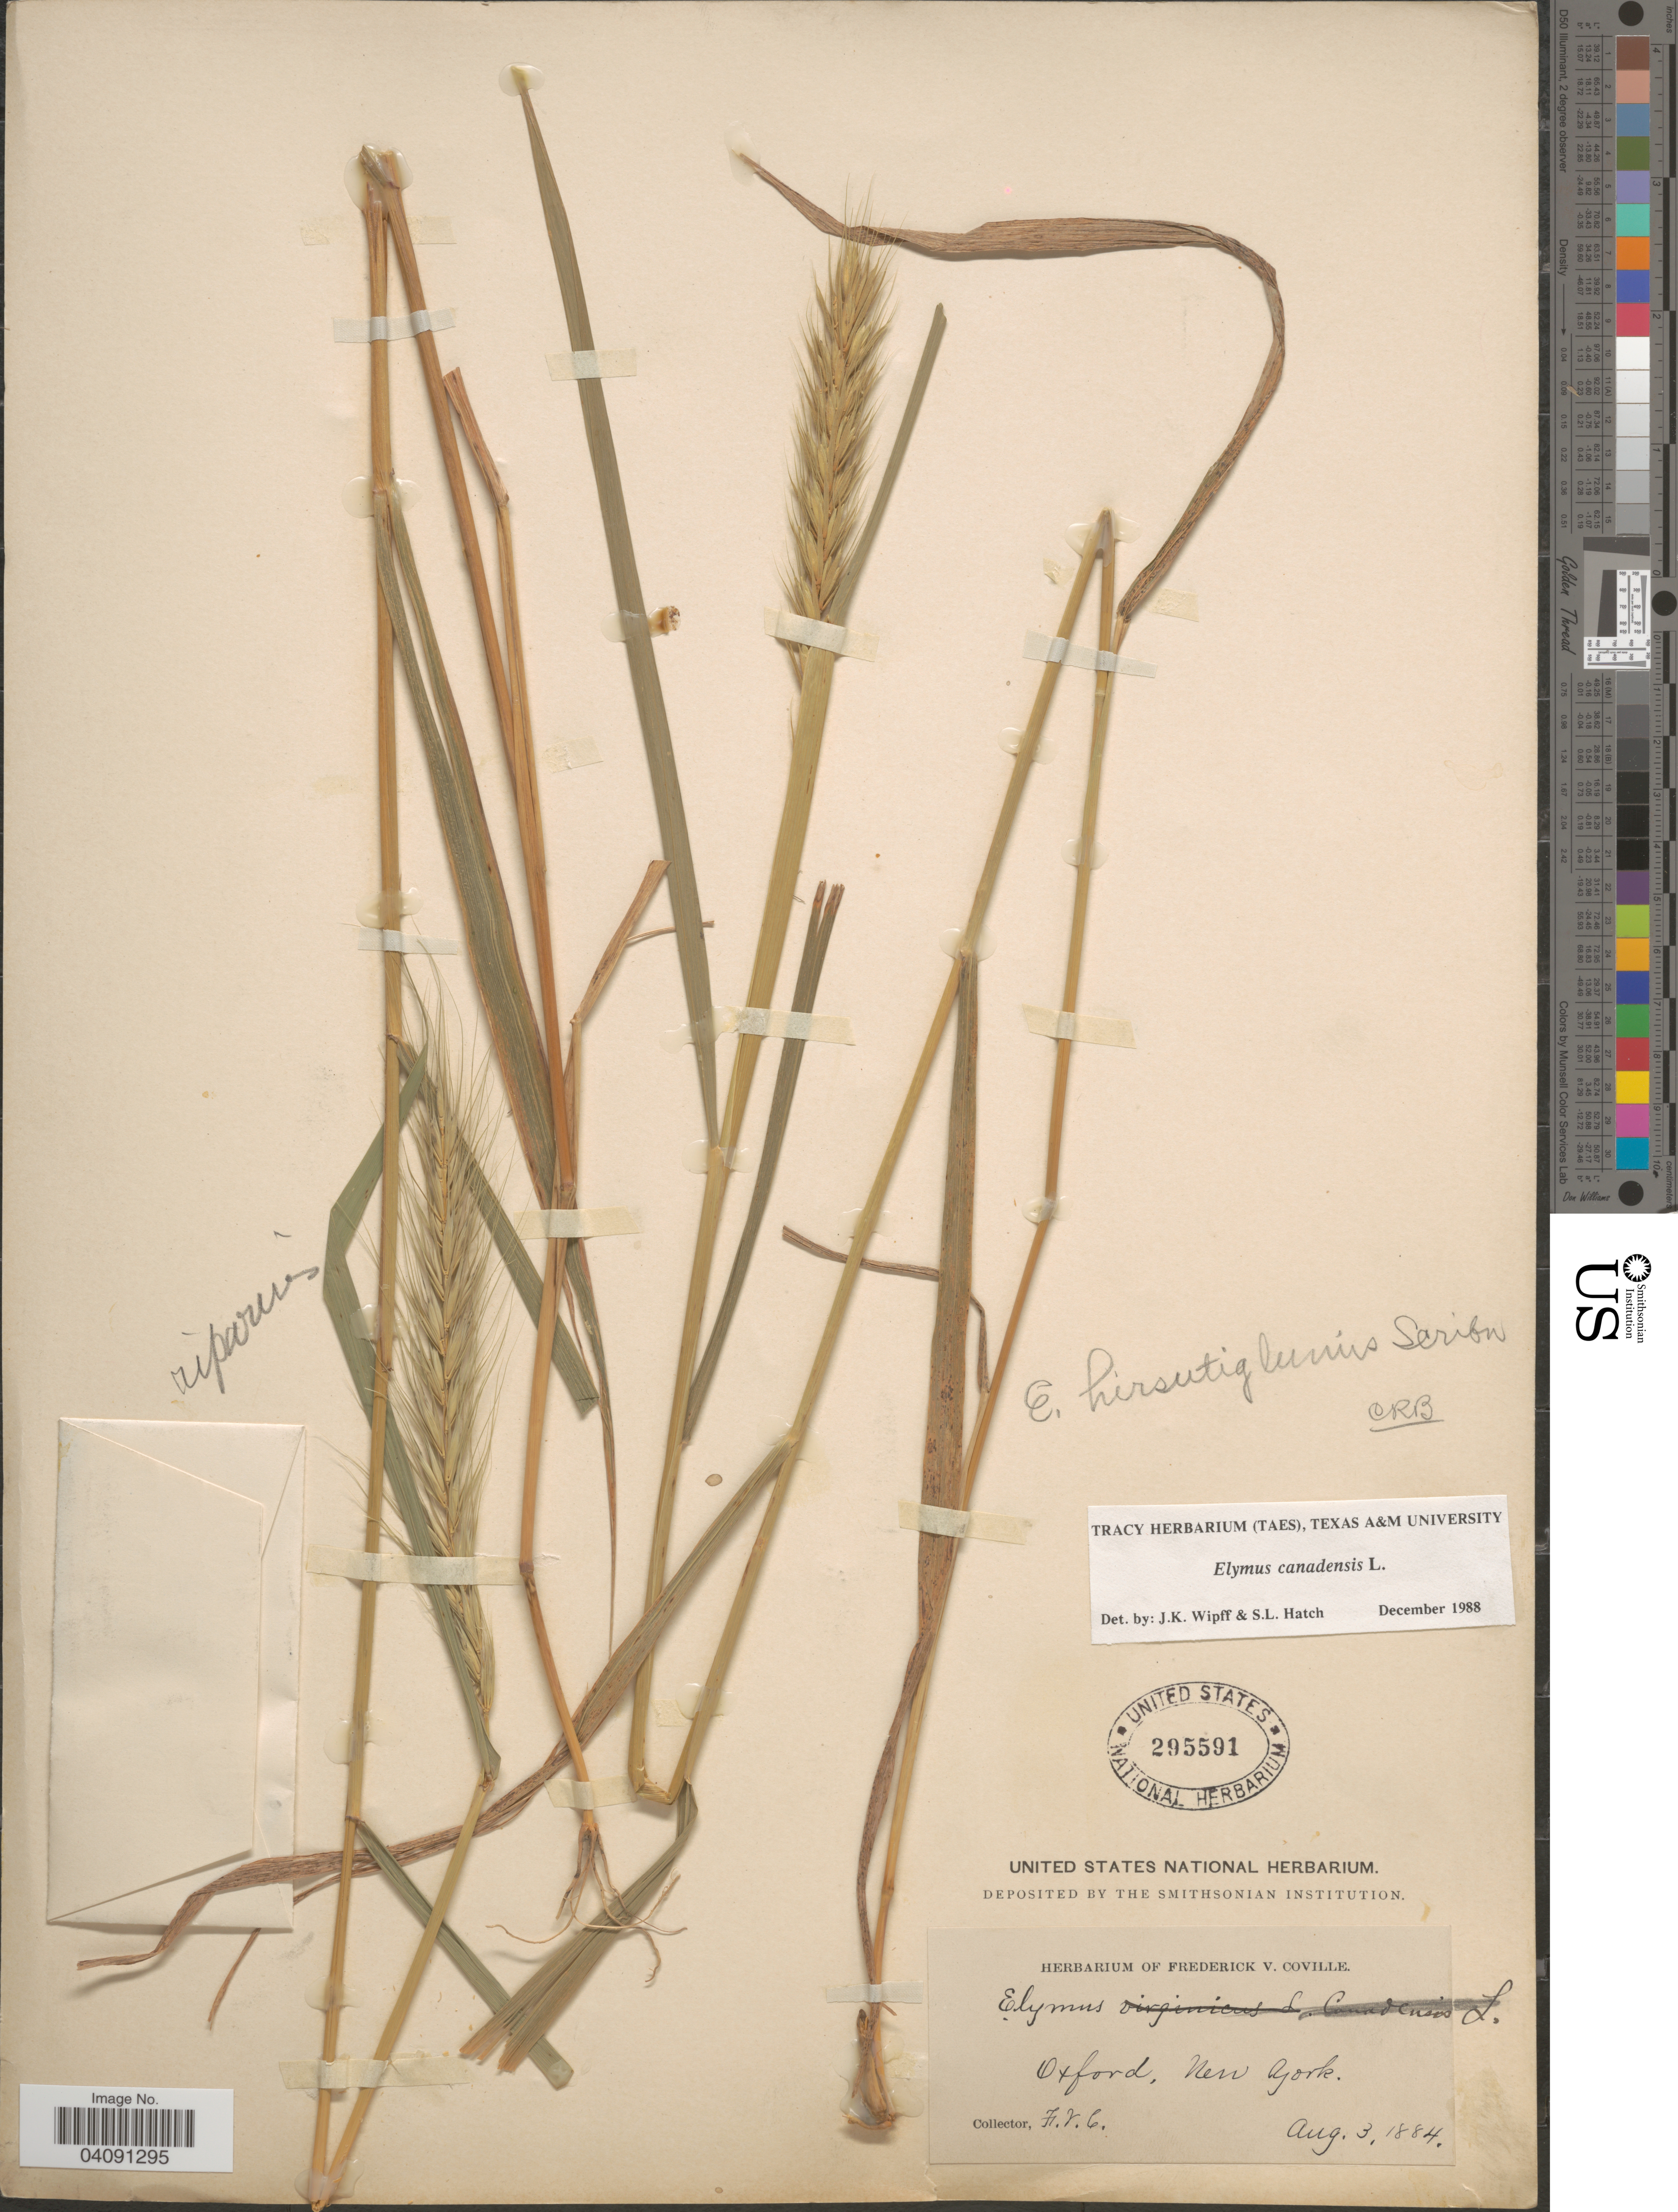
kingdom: Plantae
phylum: Tracheophyta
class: Liliopsida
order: Poales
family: Poaceae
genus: Elymus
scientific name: Elymus canadensis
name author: L.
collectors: F. V. Coville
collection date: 1884-08-03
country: United States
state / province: New York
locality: Oxford.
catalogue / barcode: US 295591